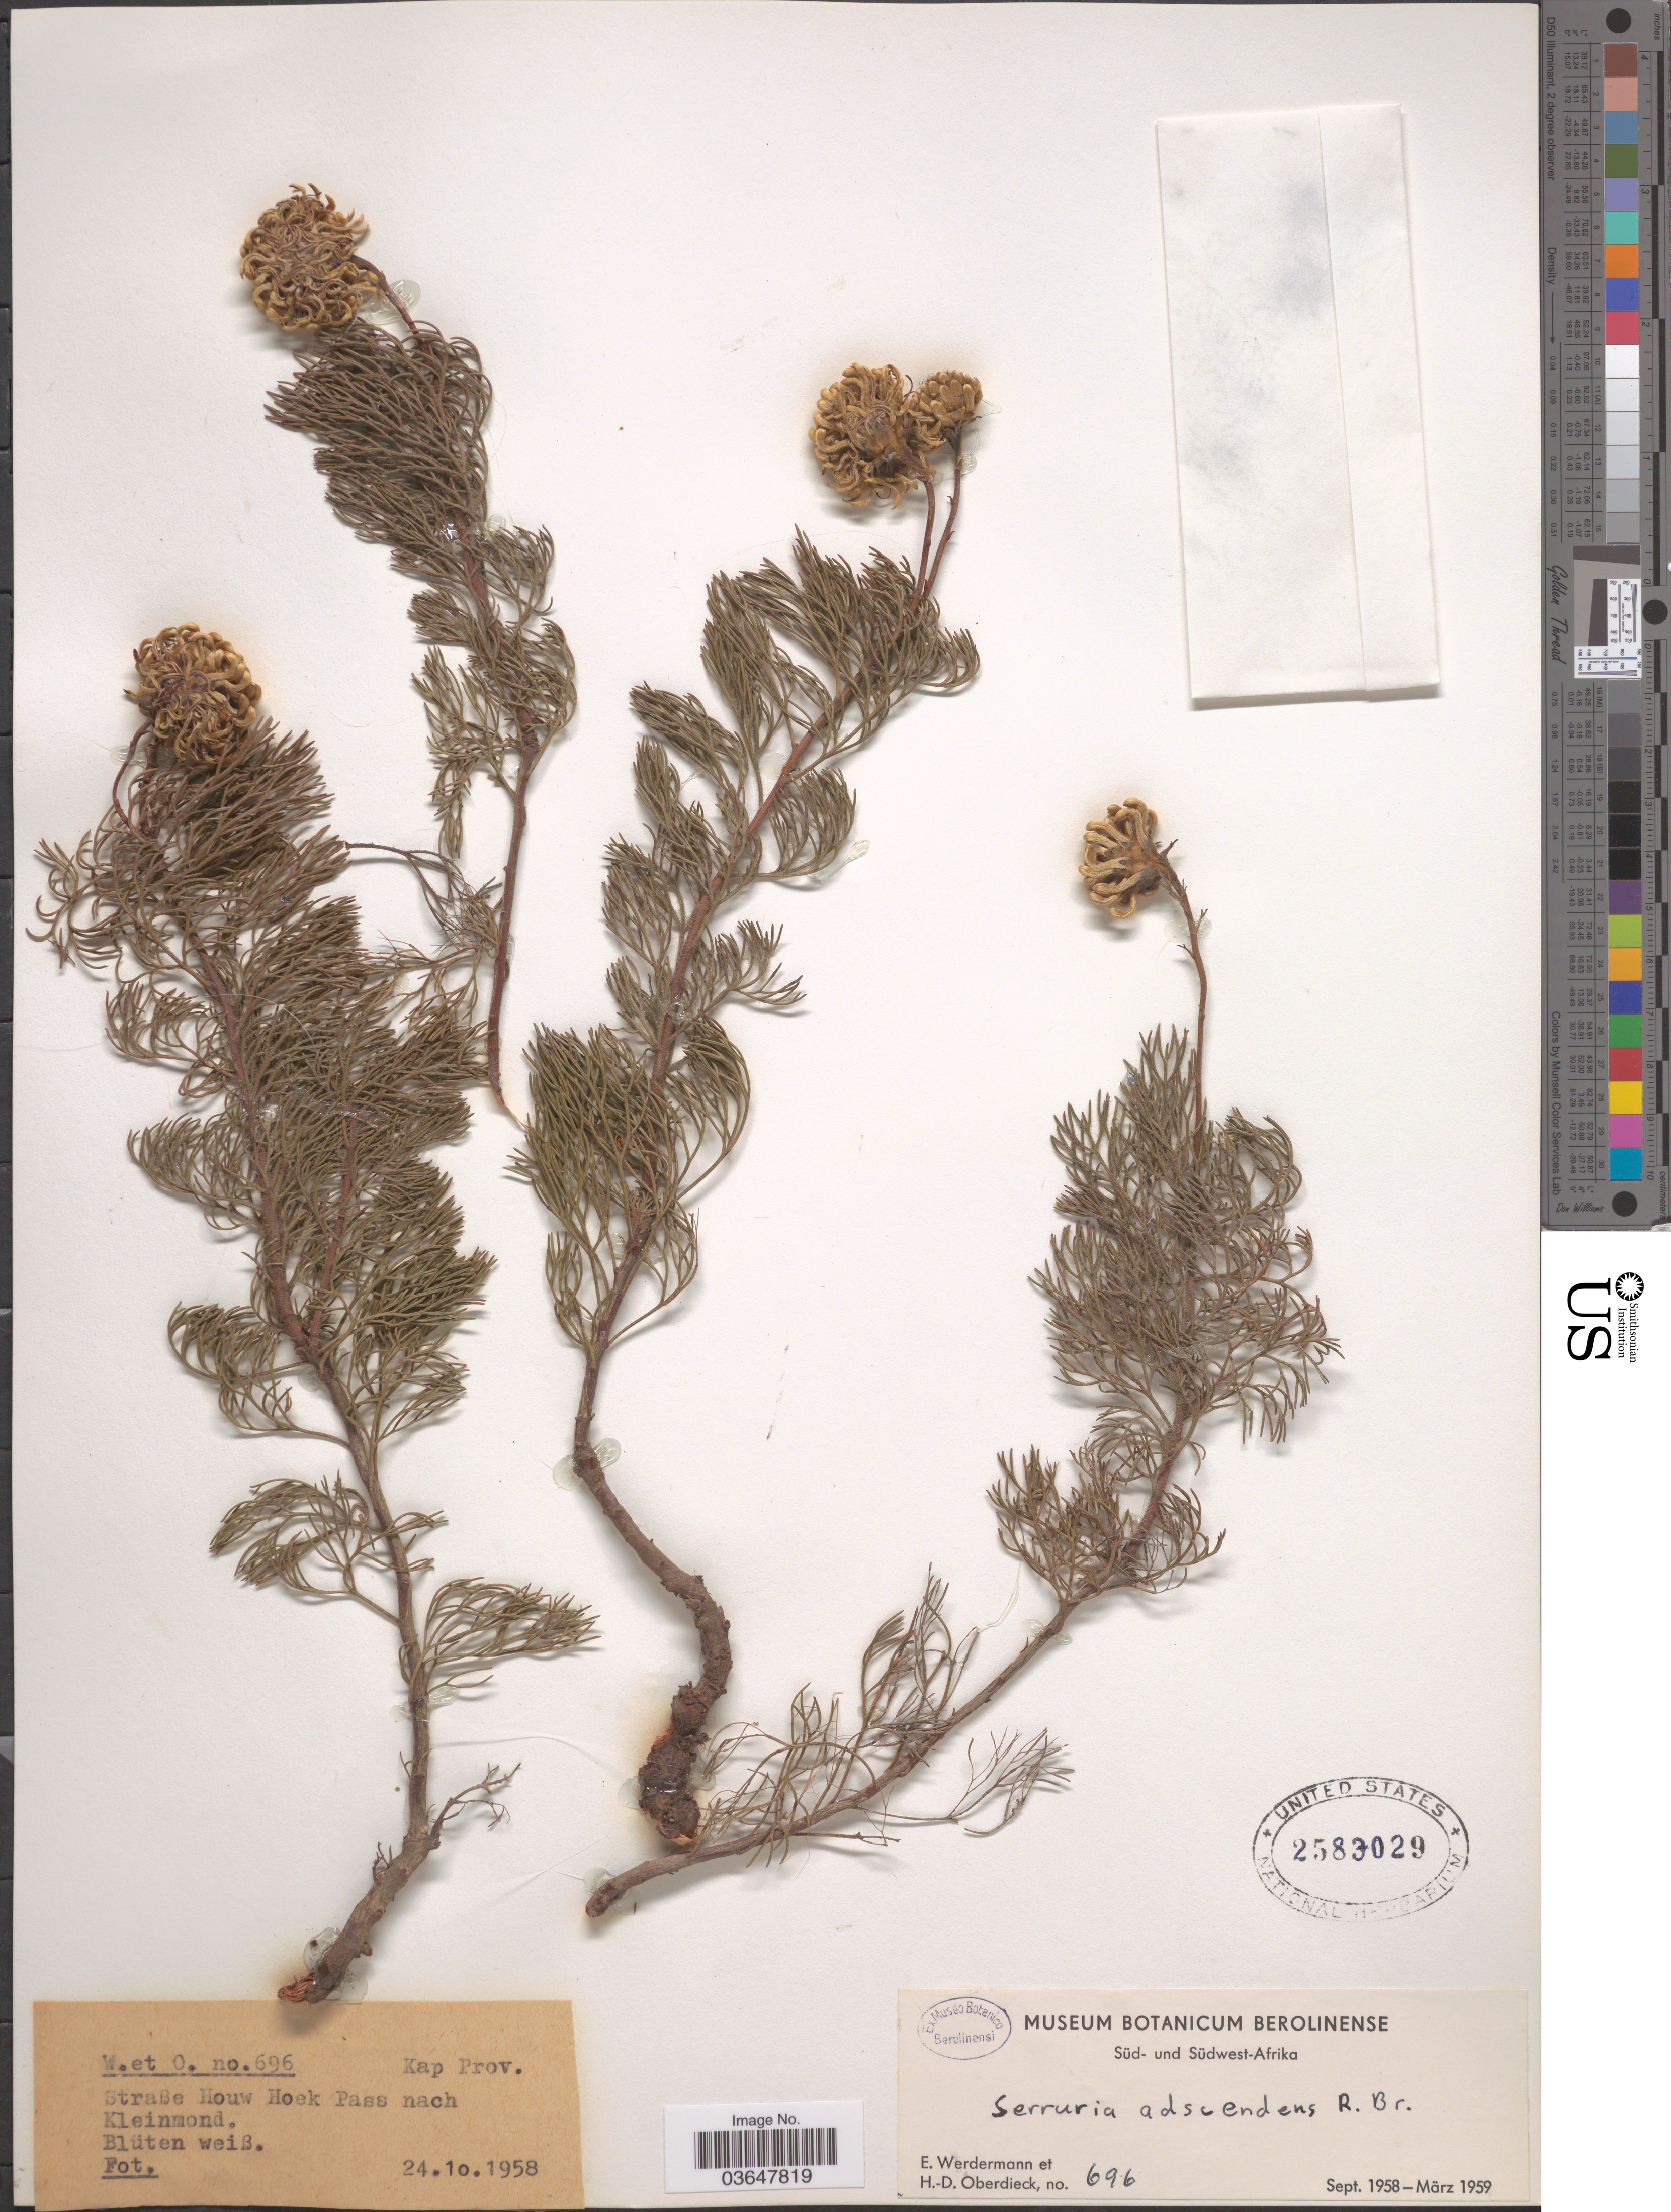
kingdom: Plantae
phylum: Tracheophyta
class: Magnoliopsida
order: Proteales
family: Proteaceae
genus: Serruria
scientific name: Serruria adscendens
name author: R. Br.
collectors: E. Werdermann & H. Oberdieck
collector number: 696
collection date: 1958-10-24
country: South Africa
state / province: Western Cape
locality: Kap Prov. Straße Houw Hoek Pass nach Kleinmond.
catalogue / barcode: US 2583029